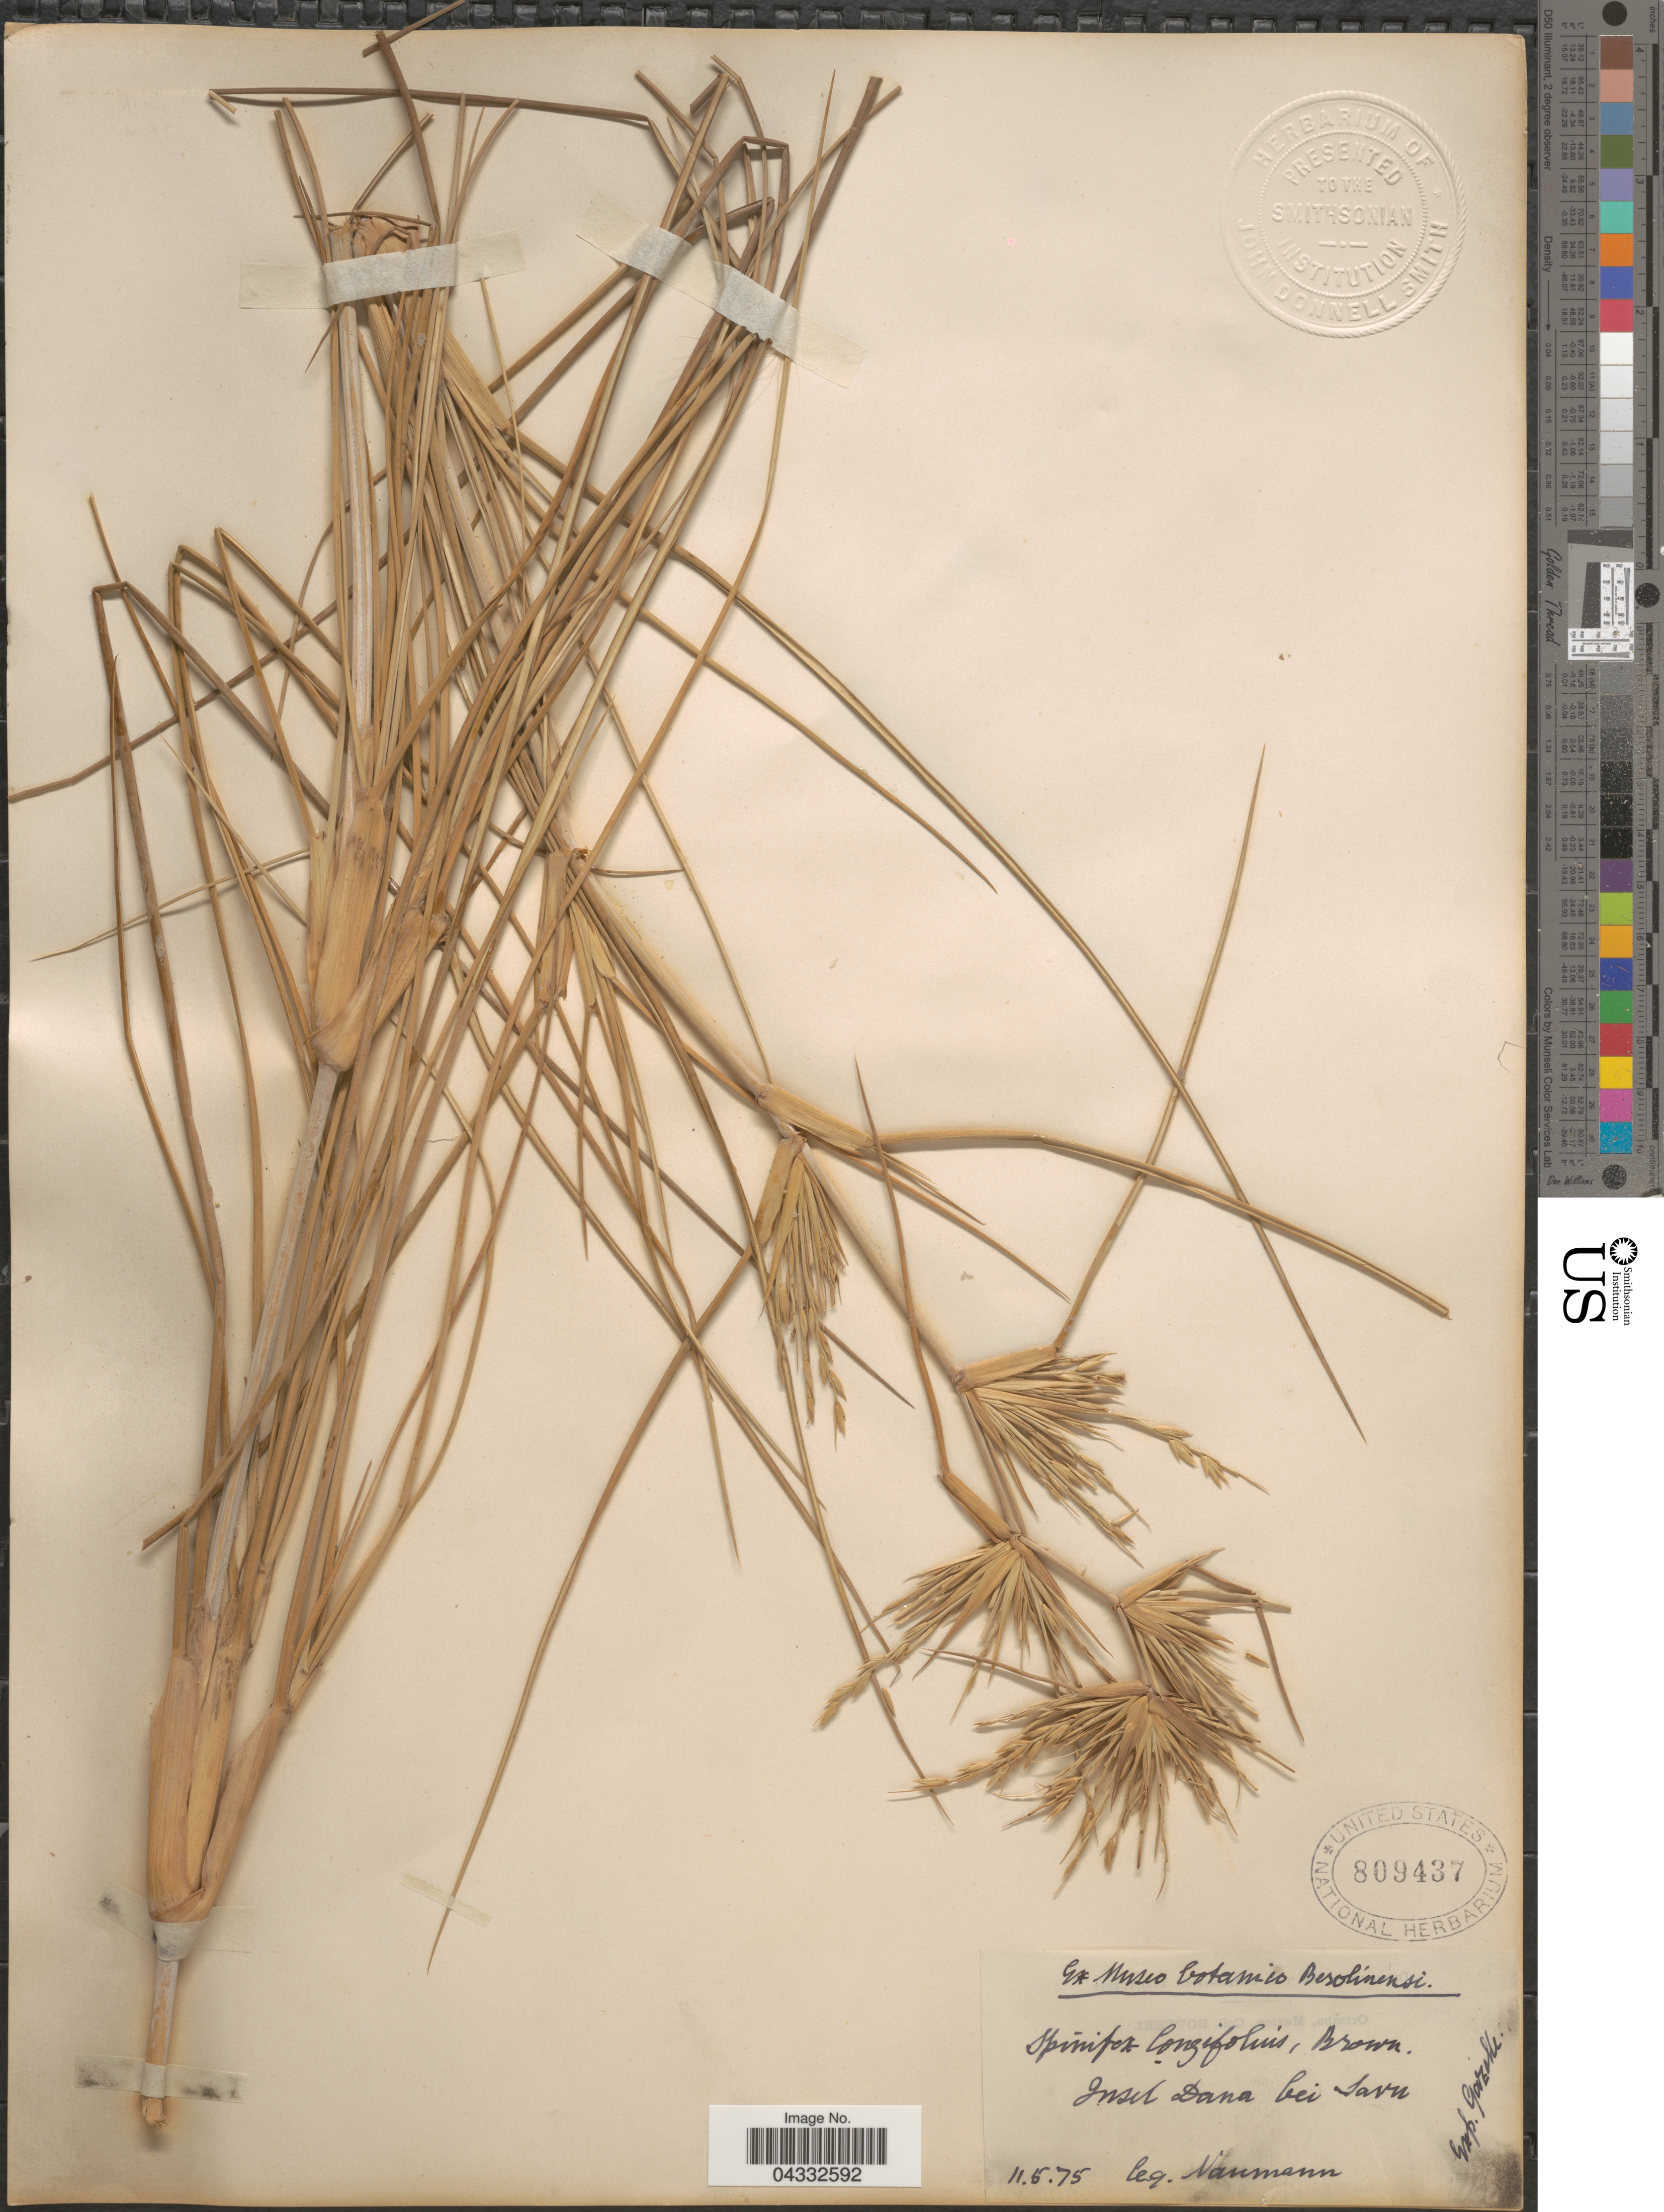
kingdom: Plantae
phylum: Tracheophyta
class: Liliopsida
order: Poales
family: Poaceae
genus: Spinifex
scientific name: Spinifex littoreus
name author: (Burm. f.) Merr.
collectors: -. Naumann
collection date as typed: Transcribed d/m/y: 11/5/75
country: Indonesia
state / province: Java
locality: Insel Dana bei Savu.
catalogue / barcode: US 809437